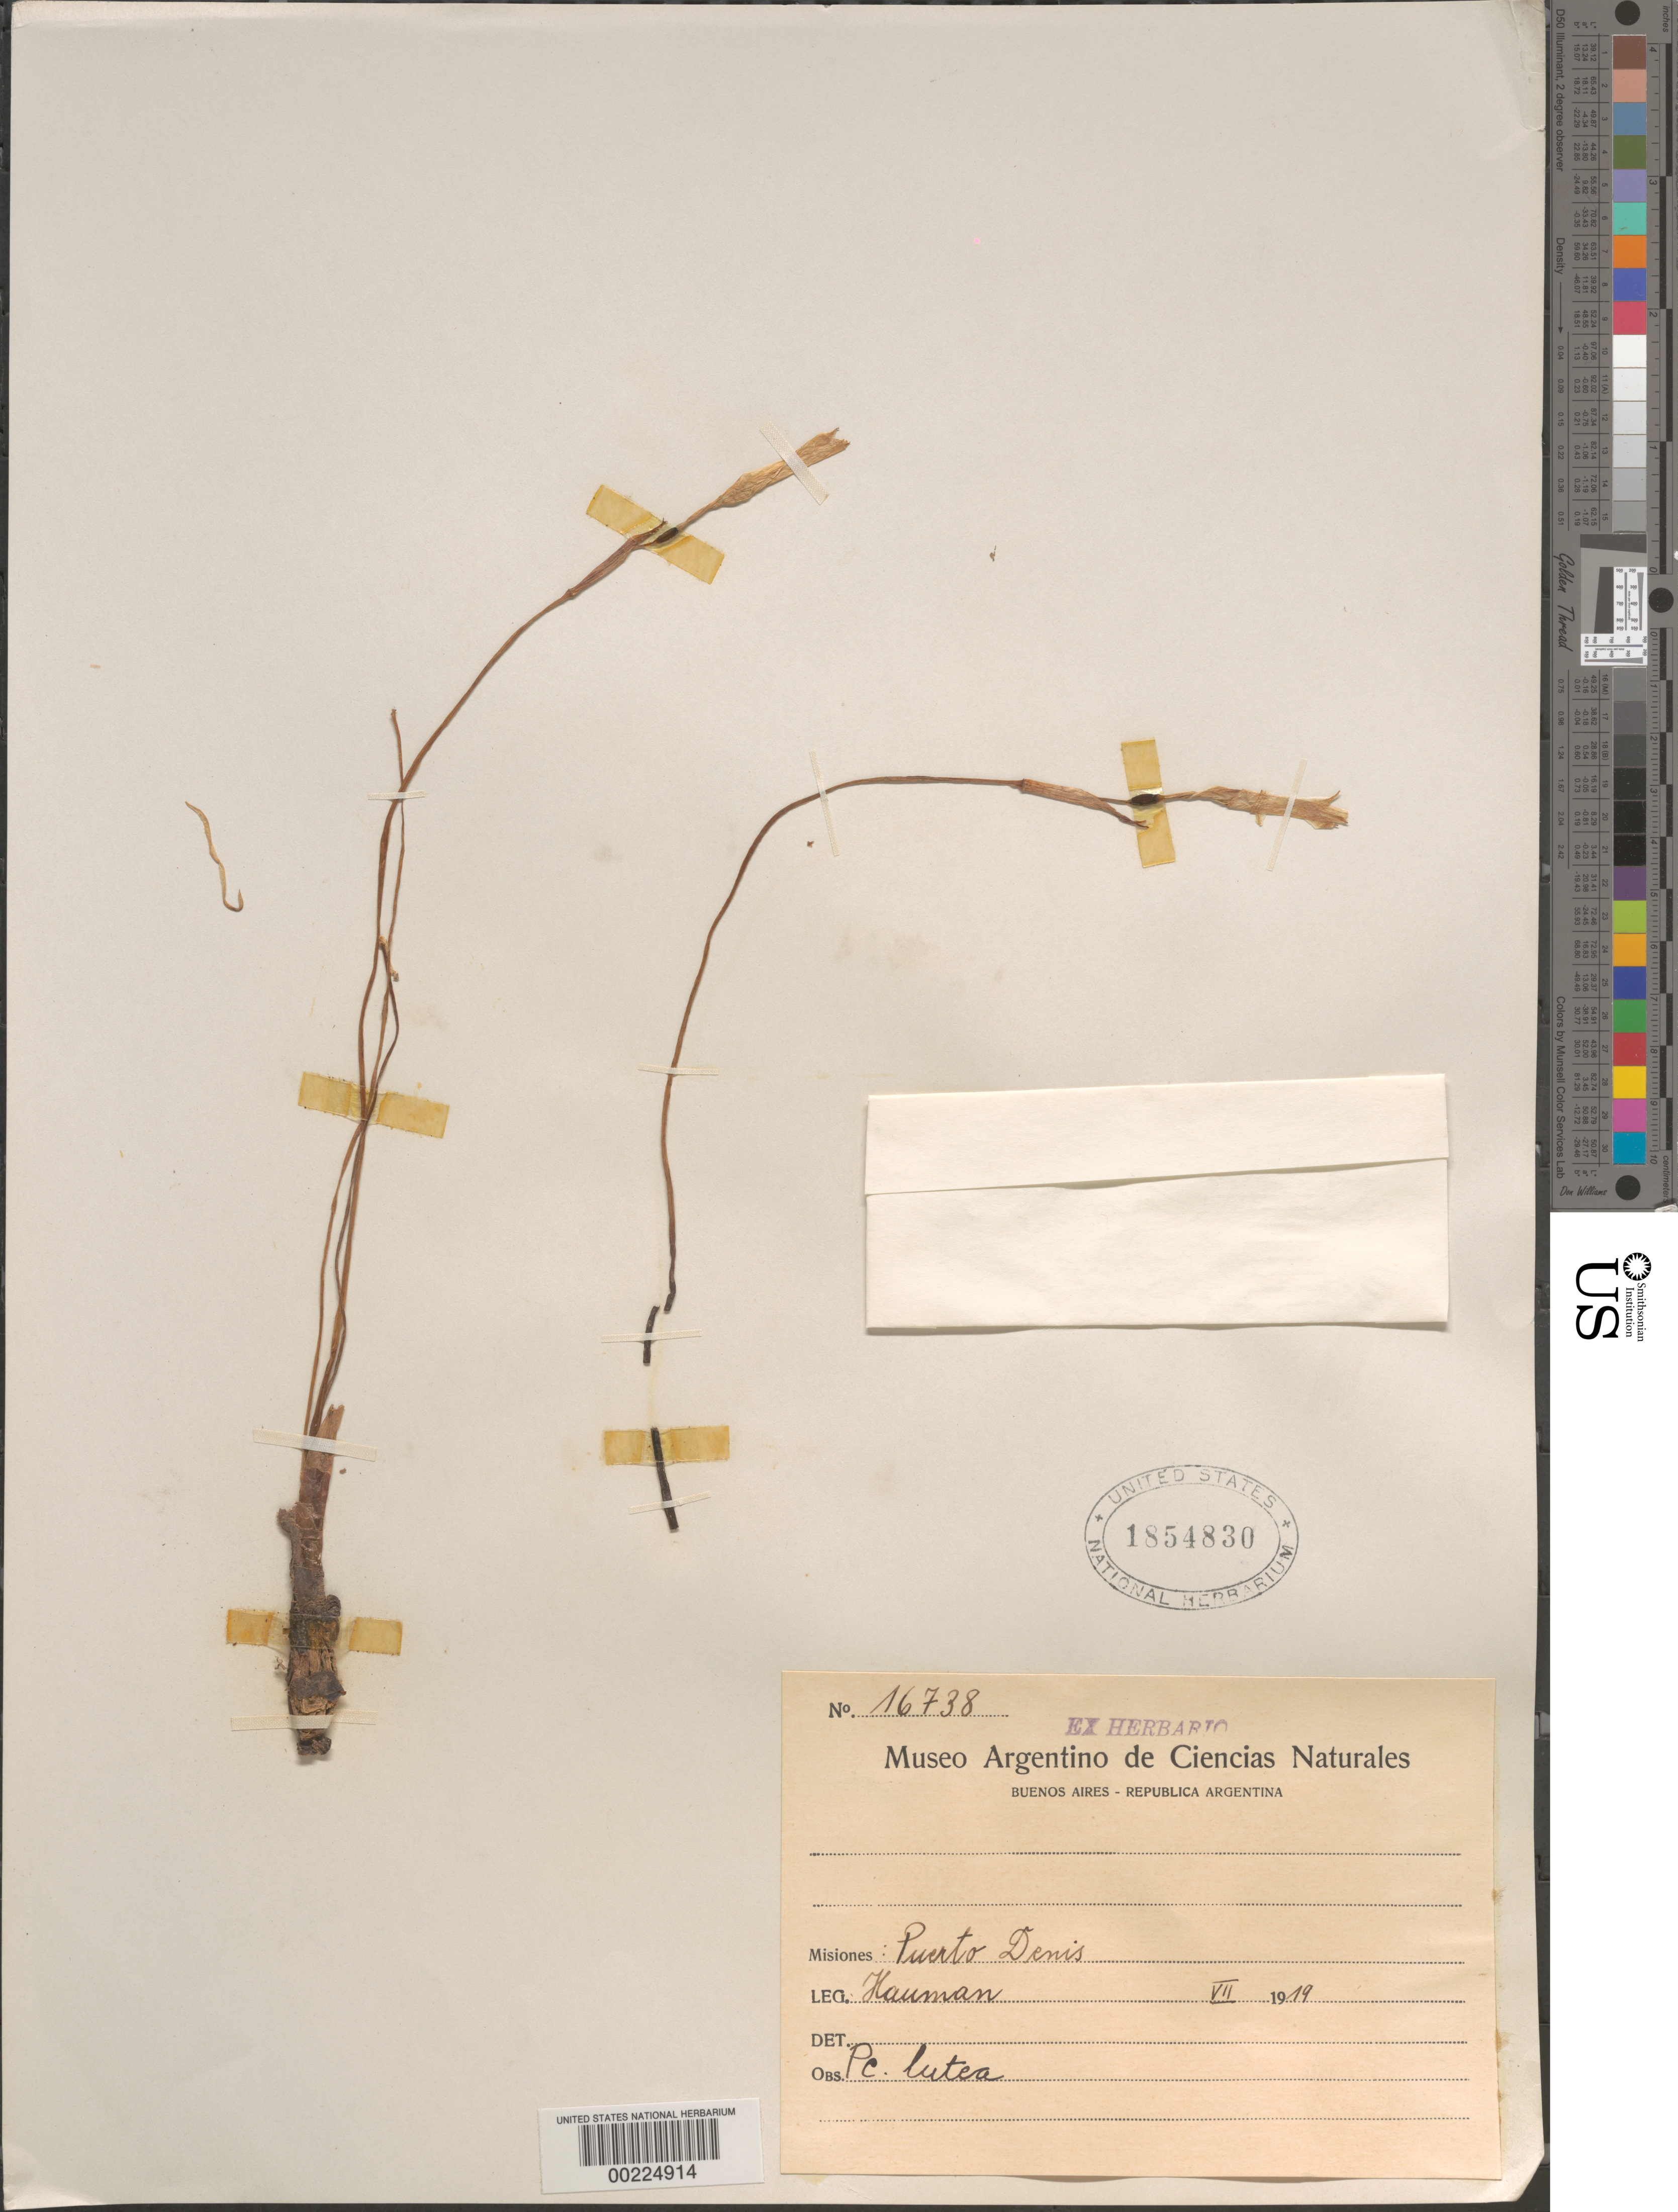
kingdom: Plantae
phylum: Tracheophyta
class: Liliopsida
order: Asparagales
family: Amaryllidaceae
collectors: L. L. Hauman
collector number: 16738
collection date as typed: Jul 1919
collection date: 1919-07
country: Argentina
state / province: Misiones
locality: Puerto Denis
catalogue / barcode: US 1854830